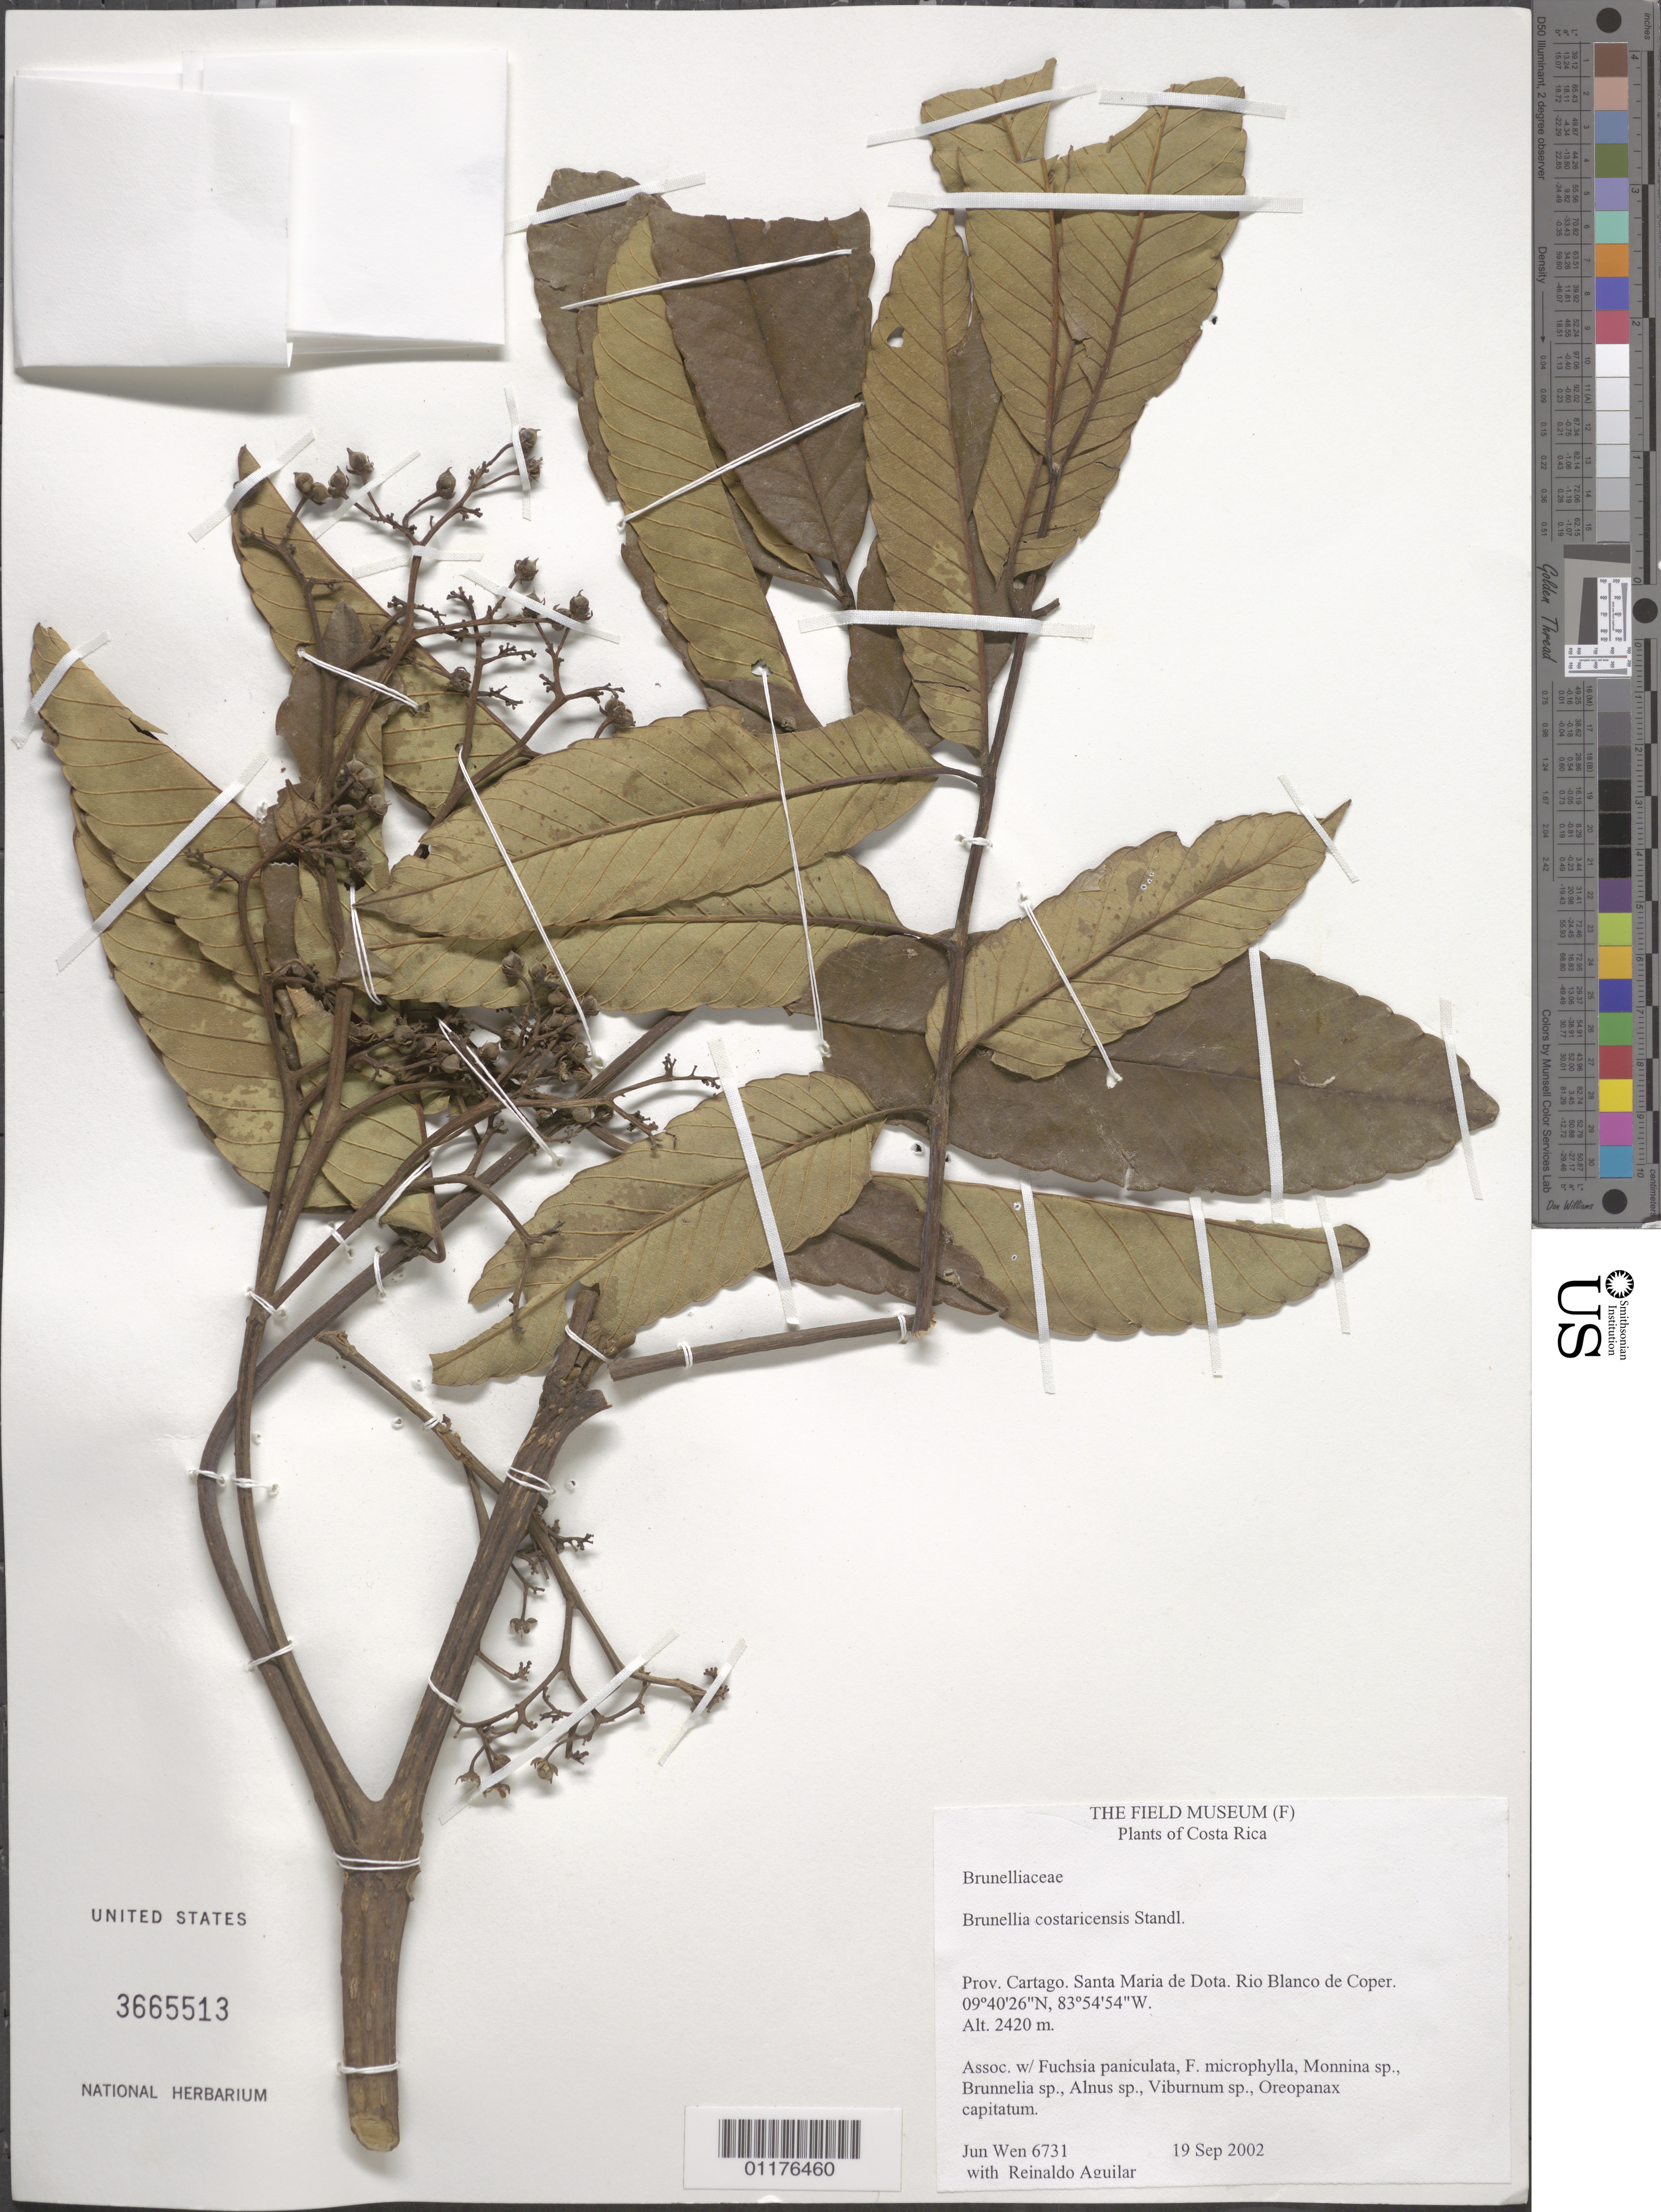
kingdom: Plantae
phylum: Tracheophyta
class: Magnoliopsida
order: Oxalidales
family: Brunelliaceae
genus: Brunellia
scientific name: Brunellia costaricensis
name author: Standl.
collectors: J. Wen & R. Aguilar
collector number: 6731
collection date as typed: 19 Sep 2002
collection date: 2002-09-19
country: Costa Rica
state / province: Cartago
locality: Santa Maria de Dota. Rio Blanco de Coper.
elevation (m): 2420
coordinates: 9 40 26 N, 83 54 54 W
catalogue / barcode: US 3665513